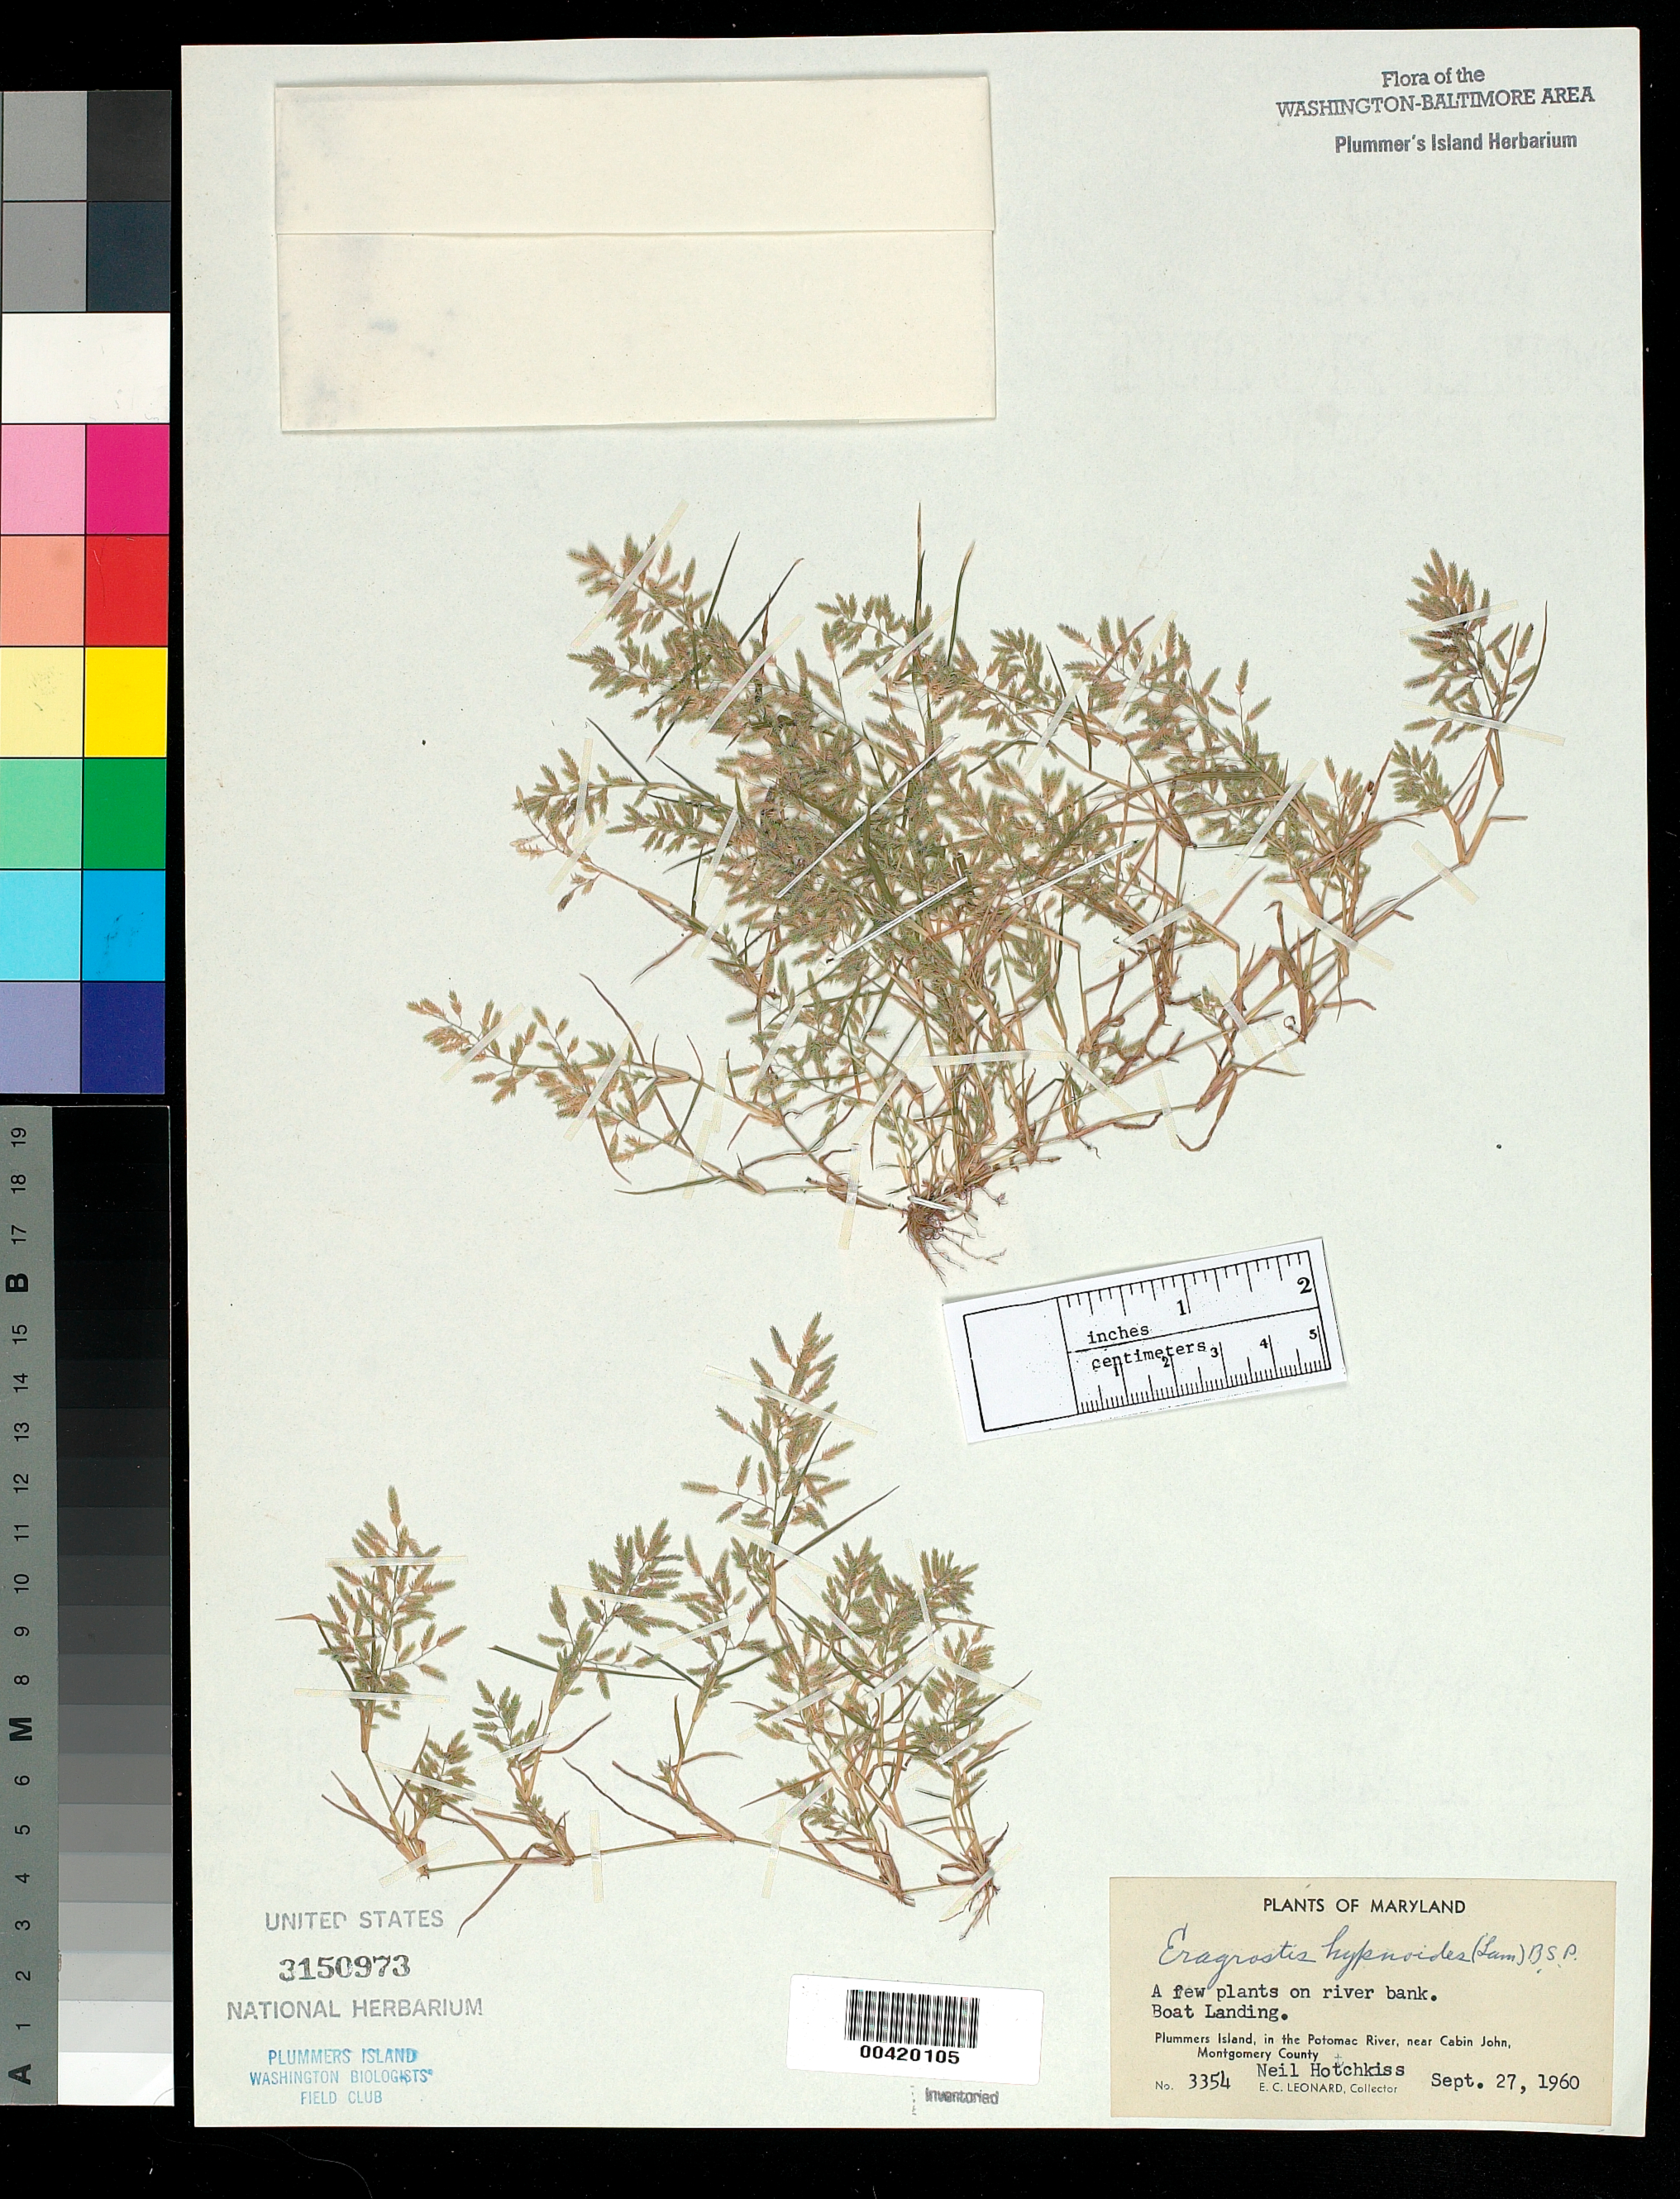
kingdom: Plantae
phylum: Tracheophyta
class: Liliopsida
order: Poales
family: Poaceae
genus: Eragrostis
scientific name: Eragrostis hypnoides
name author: (Lam.) Britton, Stearns & Poggenb.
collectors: E. C. Leonard & N. Hotchkiss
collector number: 3354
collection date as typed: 27 Sep 1960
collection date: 1960-09-27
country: United States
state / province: Maryland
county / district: Montgomery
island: Plummers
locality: Plummer's Island; Boat Landing C. & O. Canal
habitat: River bank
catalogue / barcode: US 3150973